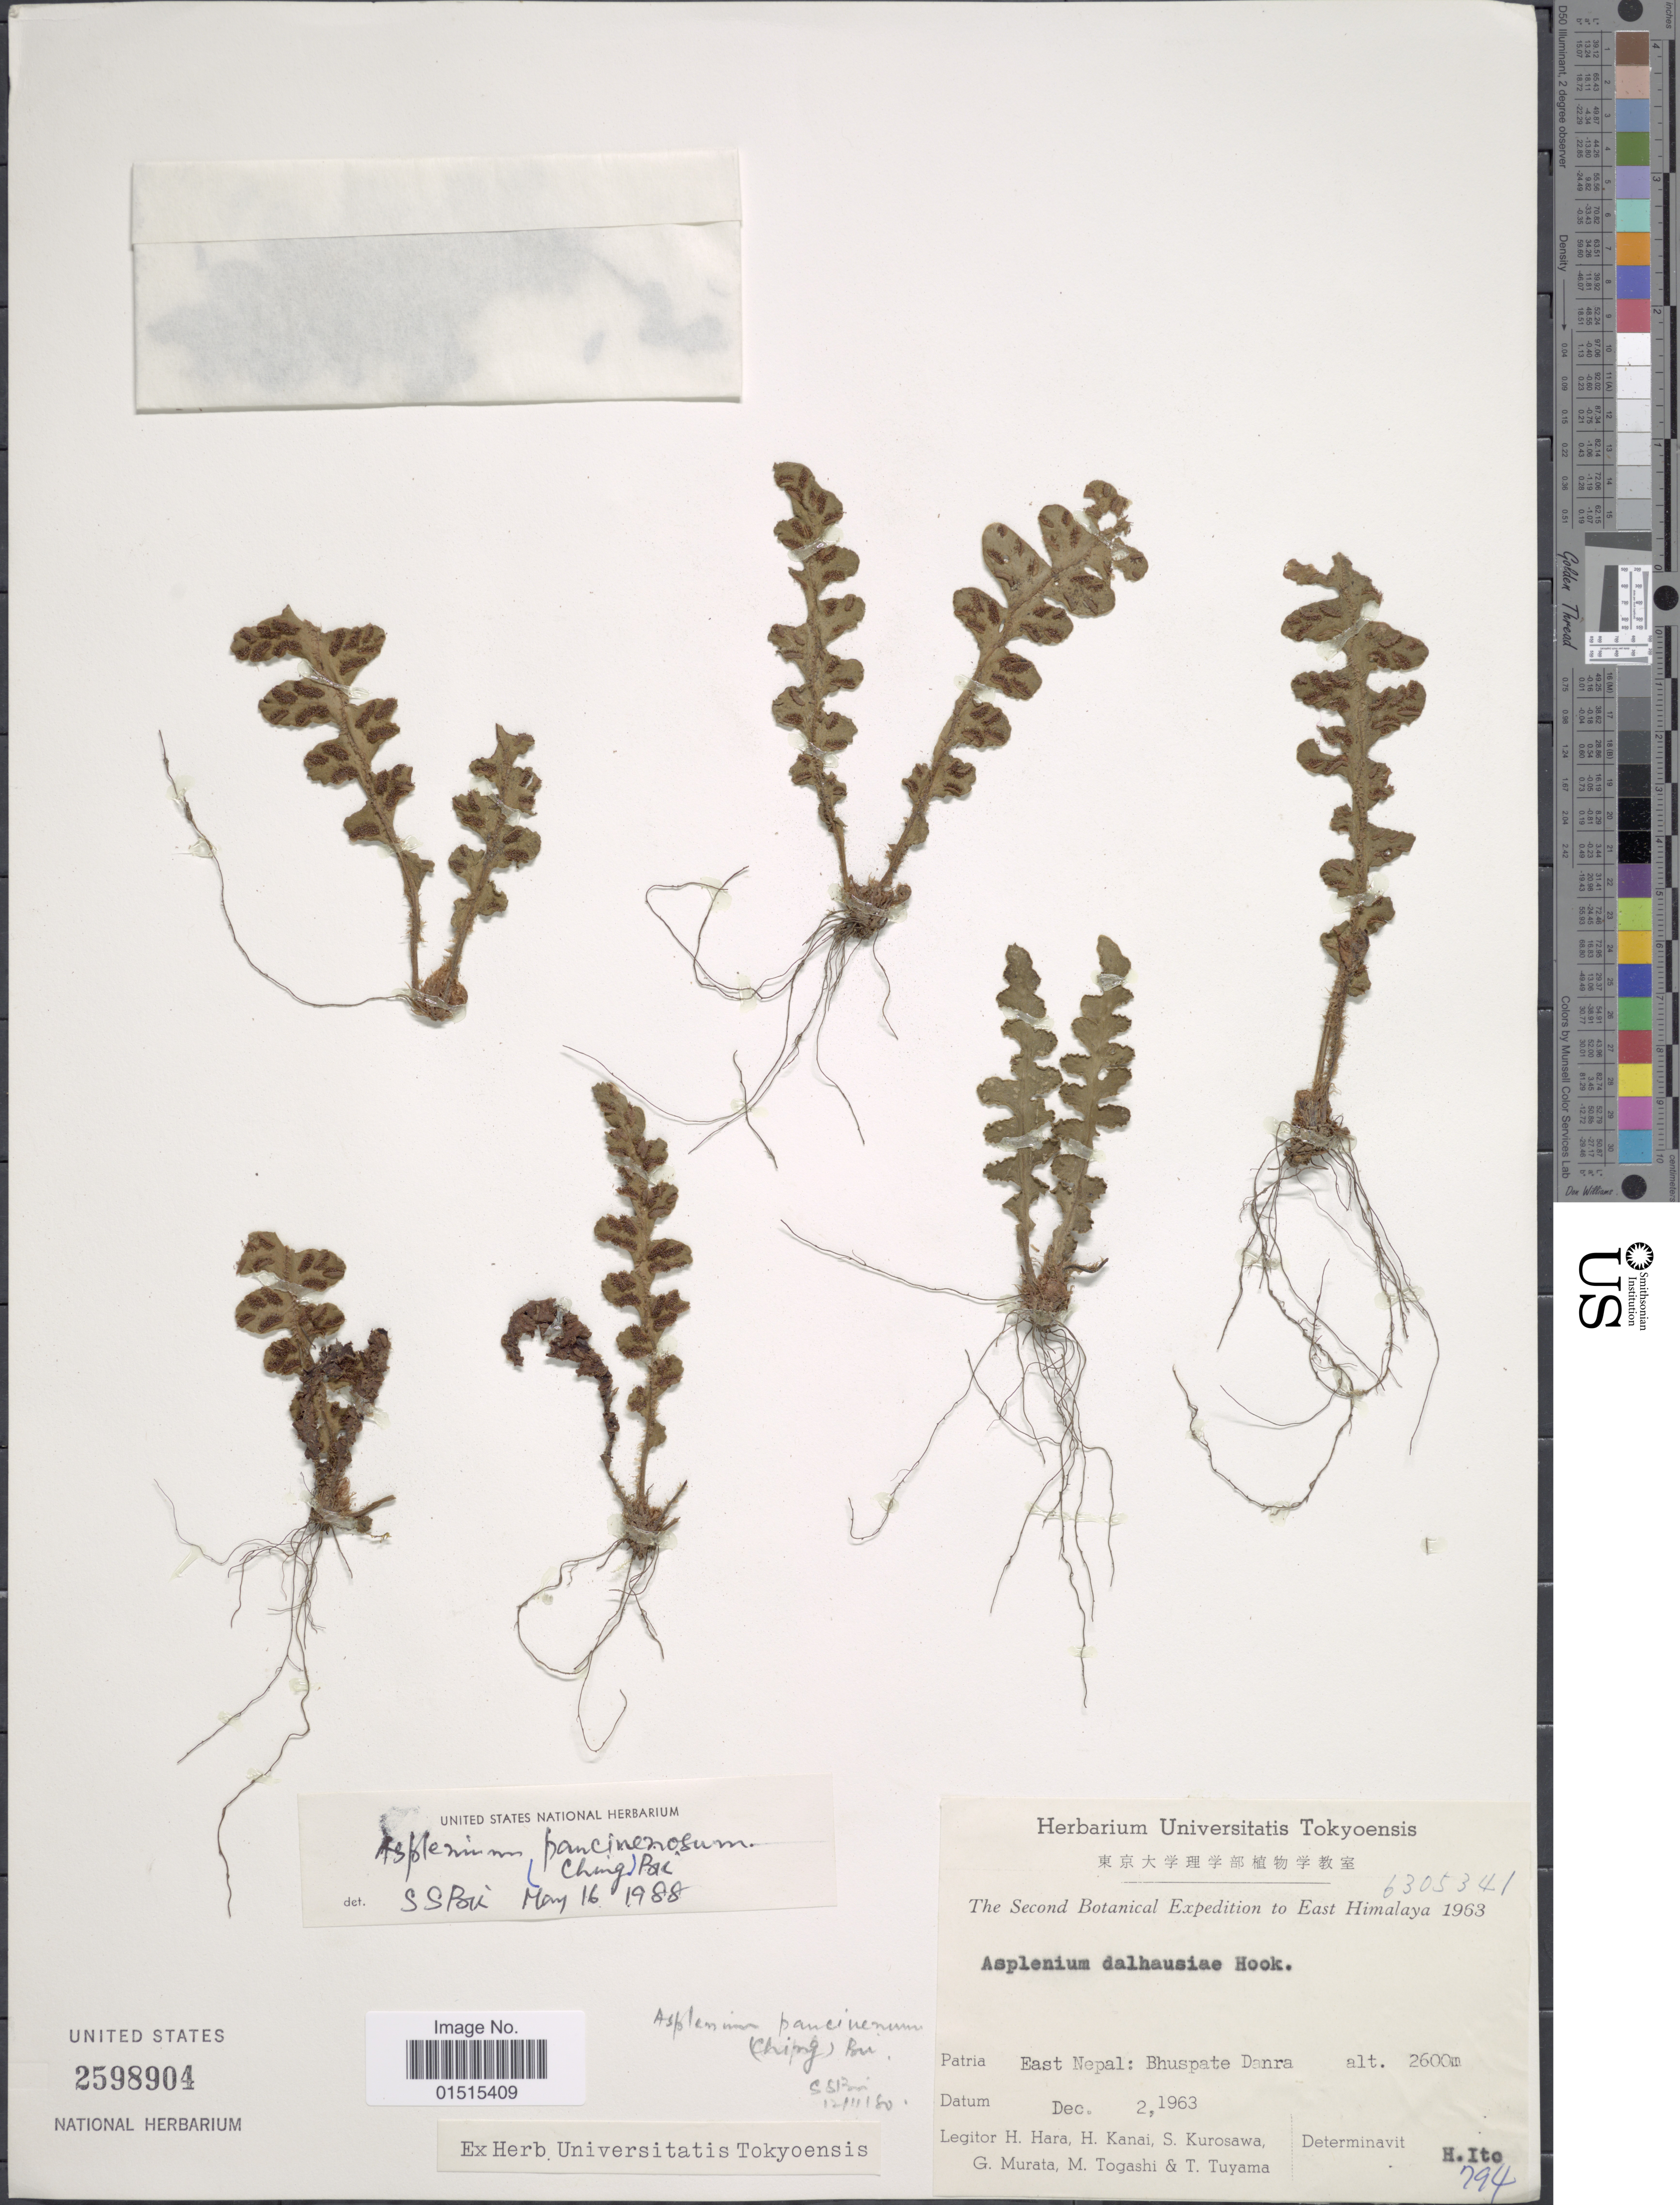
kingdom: Plantae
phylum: Tracheophyta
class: Polypodiopsida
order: Polypodiales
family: Aspleniaceae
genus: Asplenium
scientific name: Asplenium paucivenosum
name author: (Ching) Bir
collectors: H. Hara, H. Kanai, S. Kurosawa, G. Murata & et al.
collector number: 6305341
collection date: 1963-12-02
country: Nepal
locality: East Nepal: Bhuspate Danra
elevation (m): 2600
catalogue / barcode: US 2598904